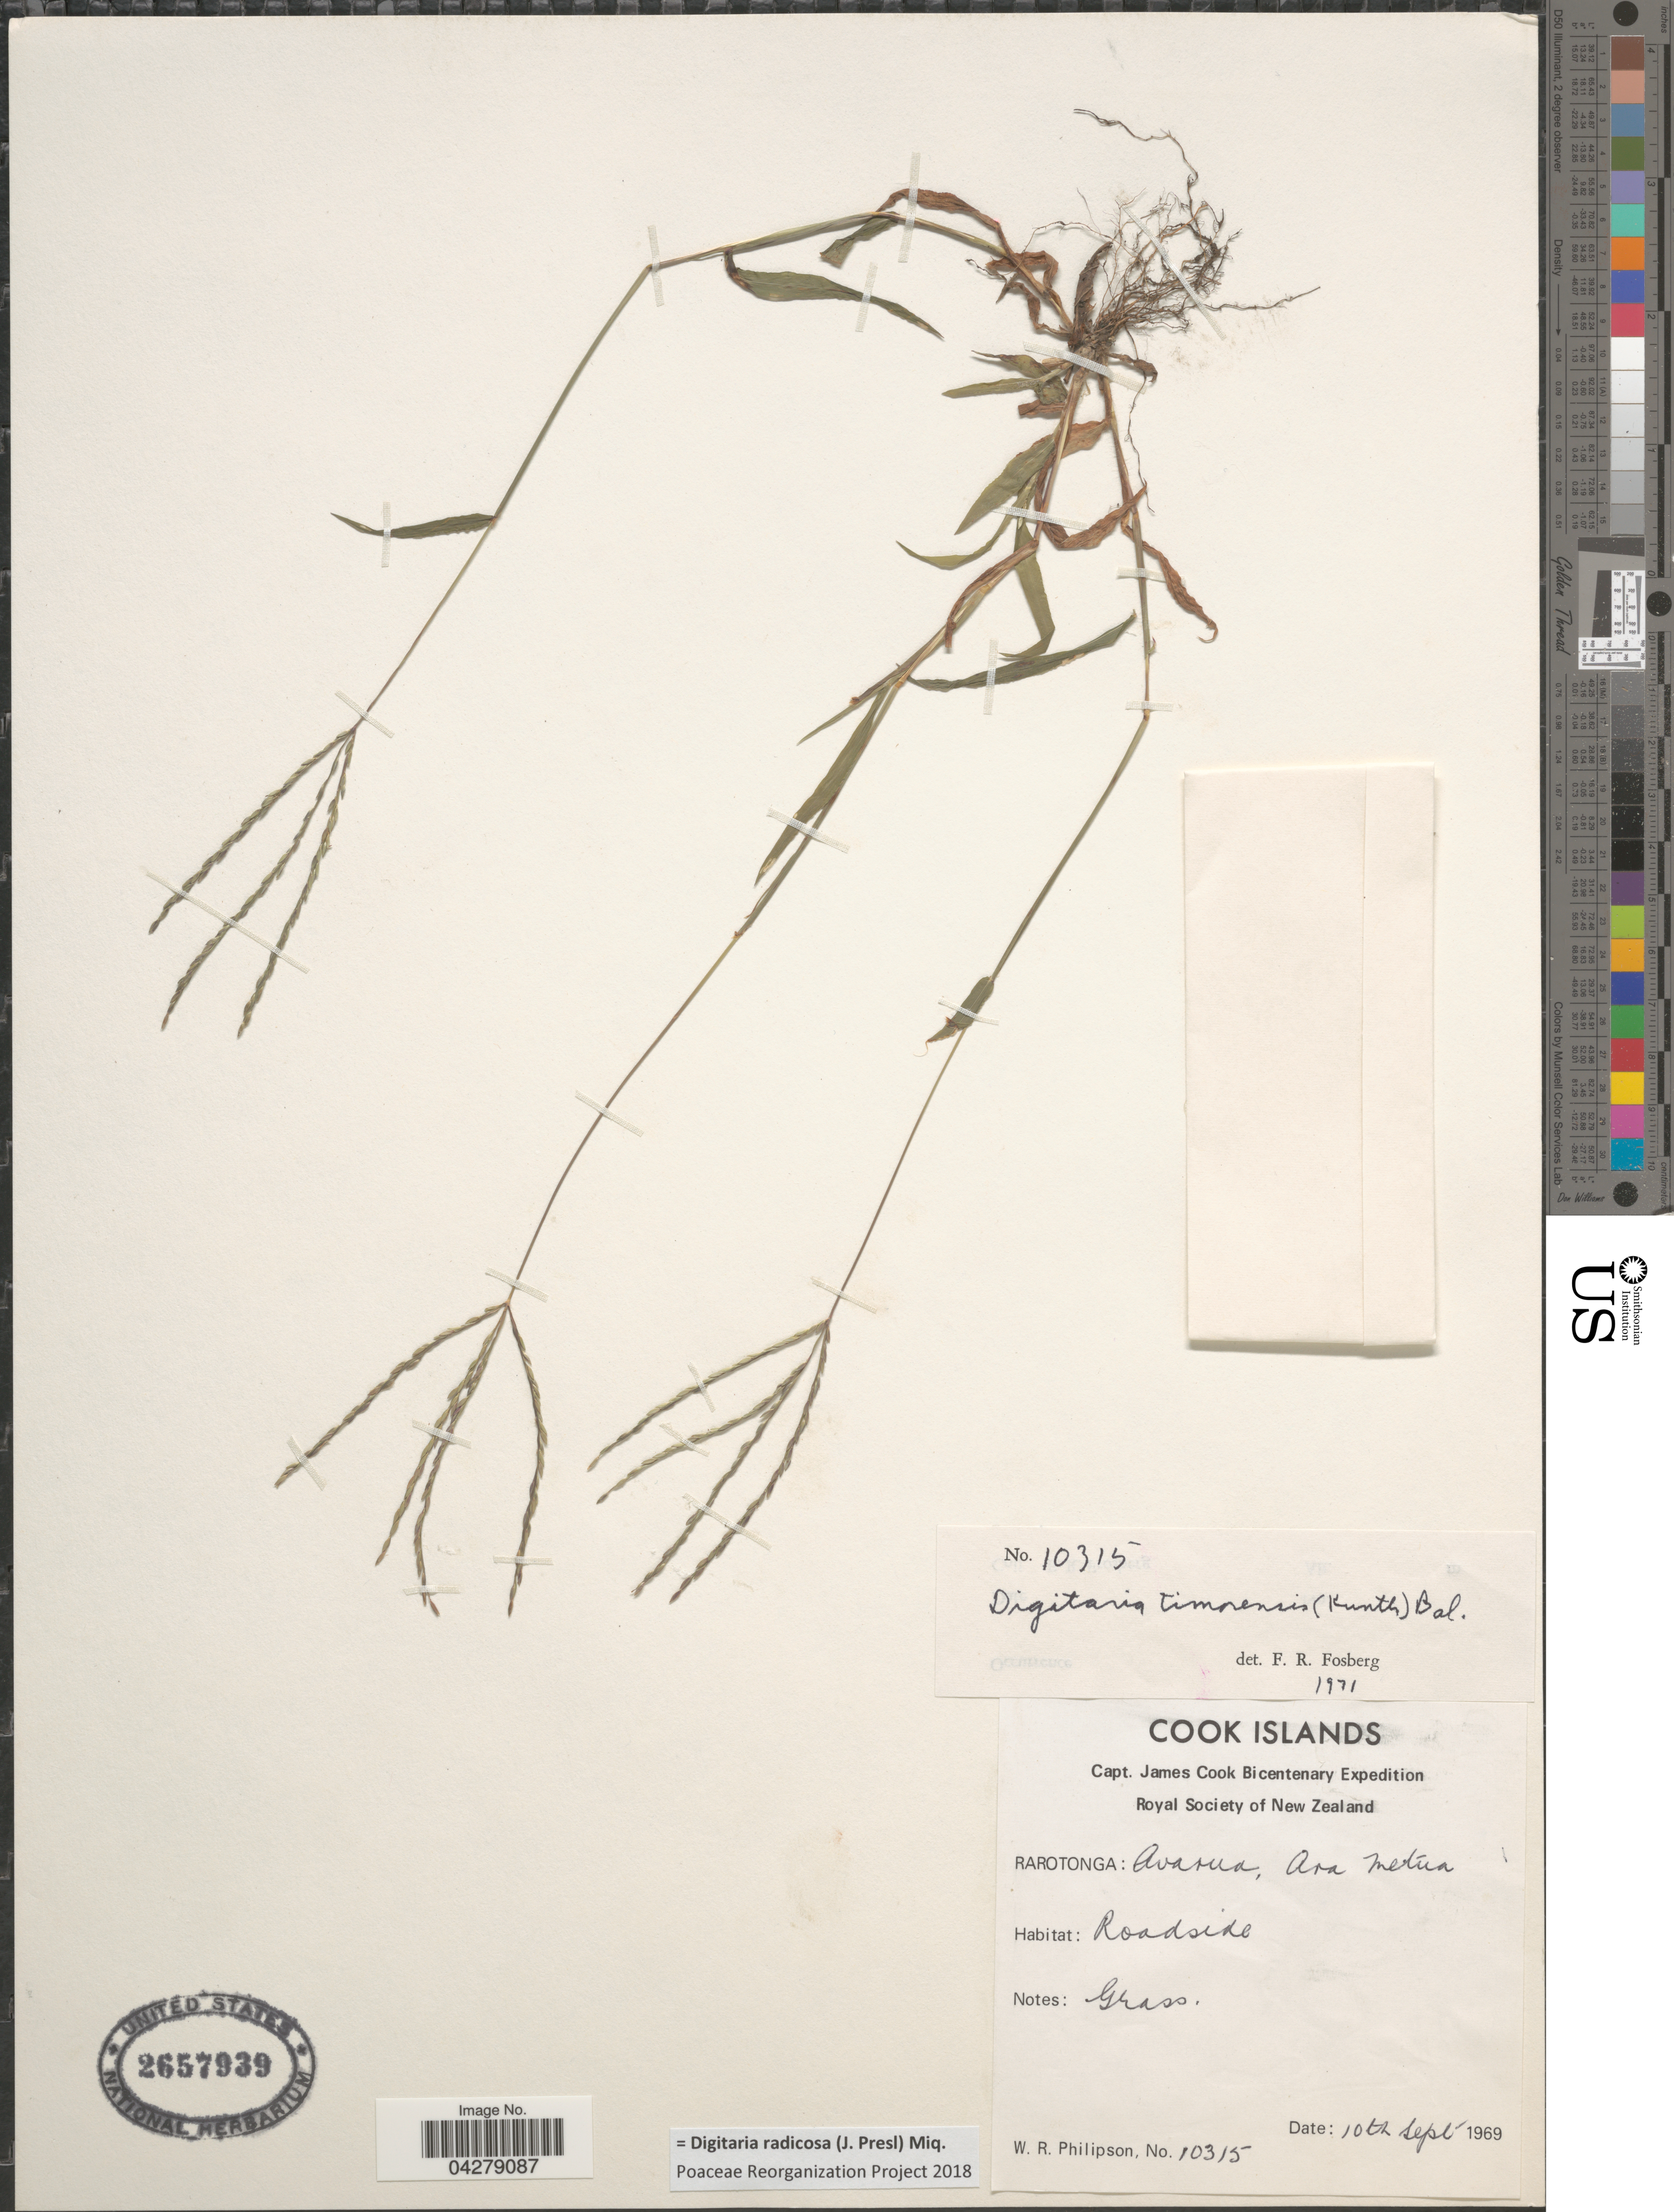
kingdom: Plantae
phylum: Tracheophyta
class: Liliopsida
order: Poales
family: Poaceae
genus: Digitaria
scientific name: Digitaria radicosa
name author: (J. Presl) Miq.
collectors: W. R. Philipson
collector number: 10315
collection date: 1969-09-10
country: Cook Islands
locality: Capt. James Cook Bicentenary Expedition. Rarotonga: Avarua, Ara Metua.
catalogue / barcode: US 2657939